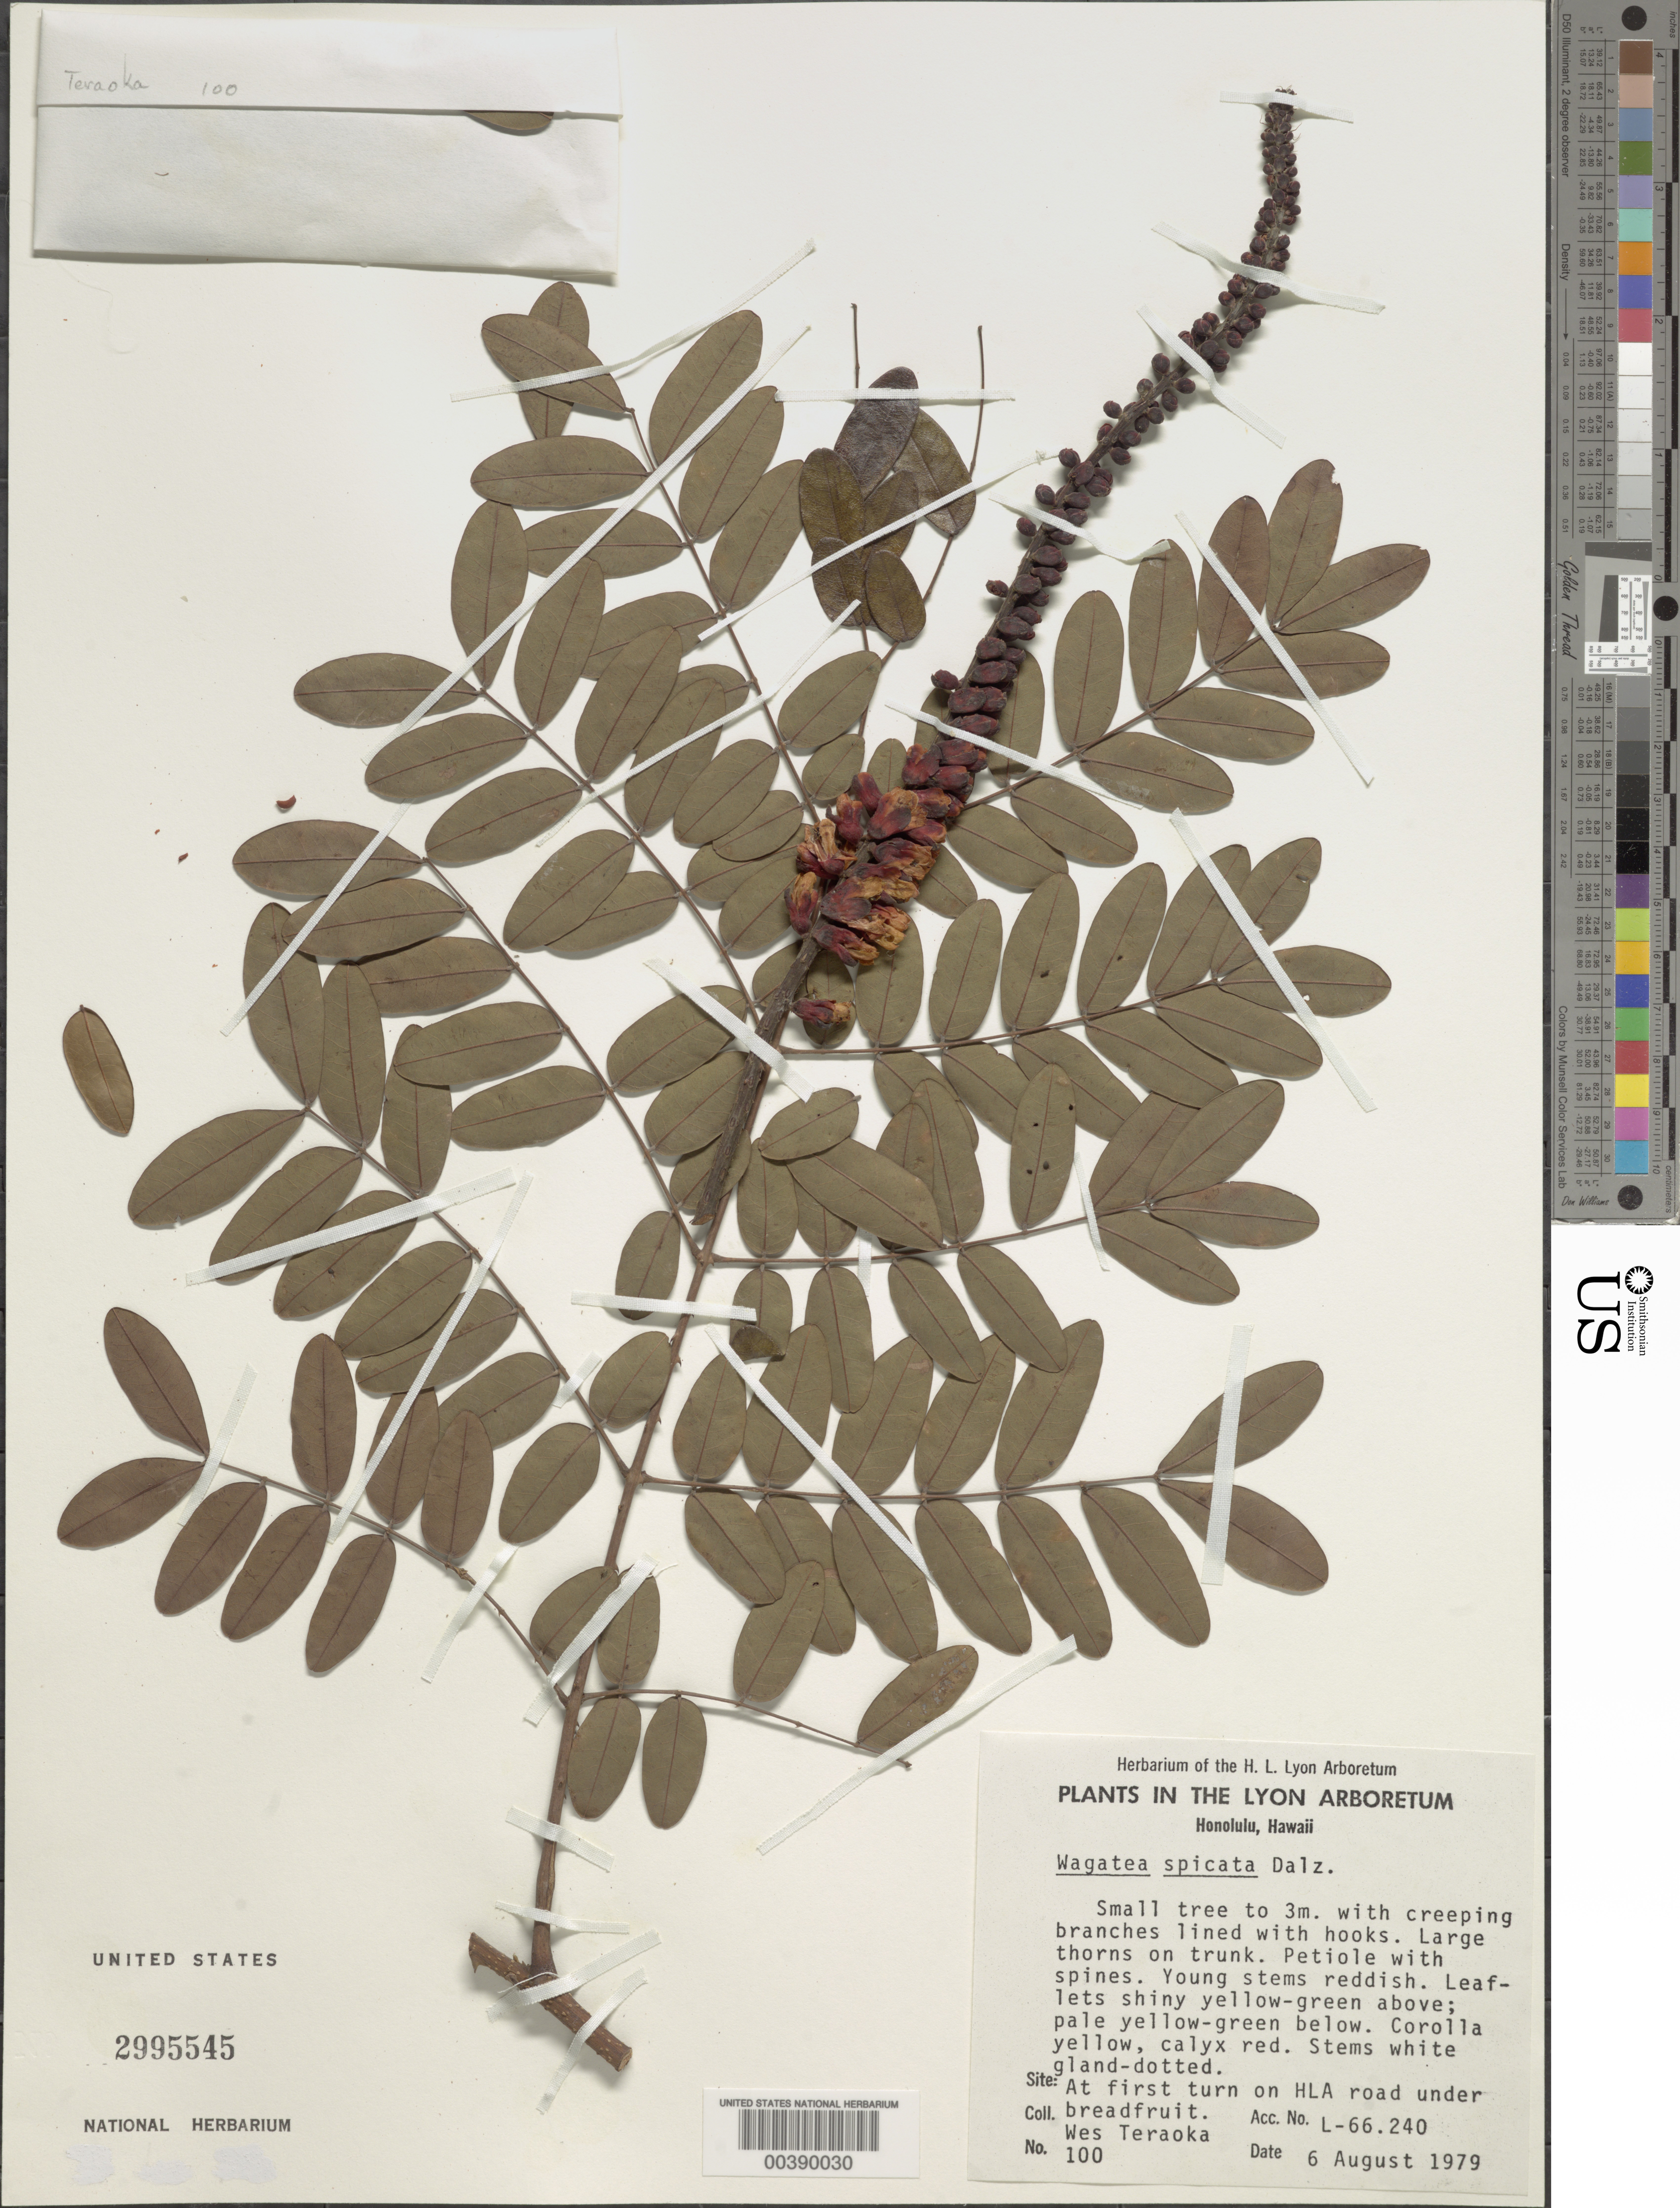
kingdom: Plantae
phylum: Tracheophyta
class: Magnoliopsida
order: Fabales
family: Fabaceae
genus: Moullava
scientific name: Moullava spicata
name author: (Dalzell ex Wight) Nicolson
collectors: W. Teraoka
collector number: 100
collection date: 1979-08-06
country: United States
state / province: Hawaii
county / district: Honolulu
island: Oahu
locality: Lyon Arboretum, Honolulu, at first turn on HLA road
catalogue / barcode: US 2995545